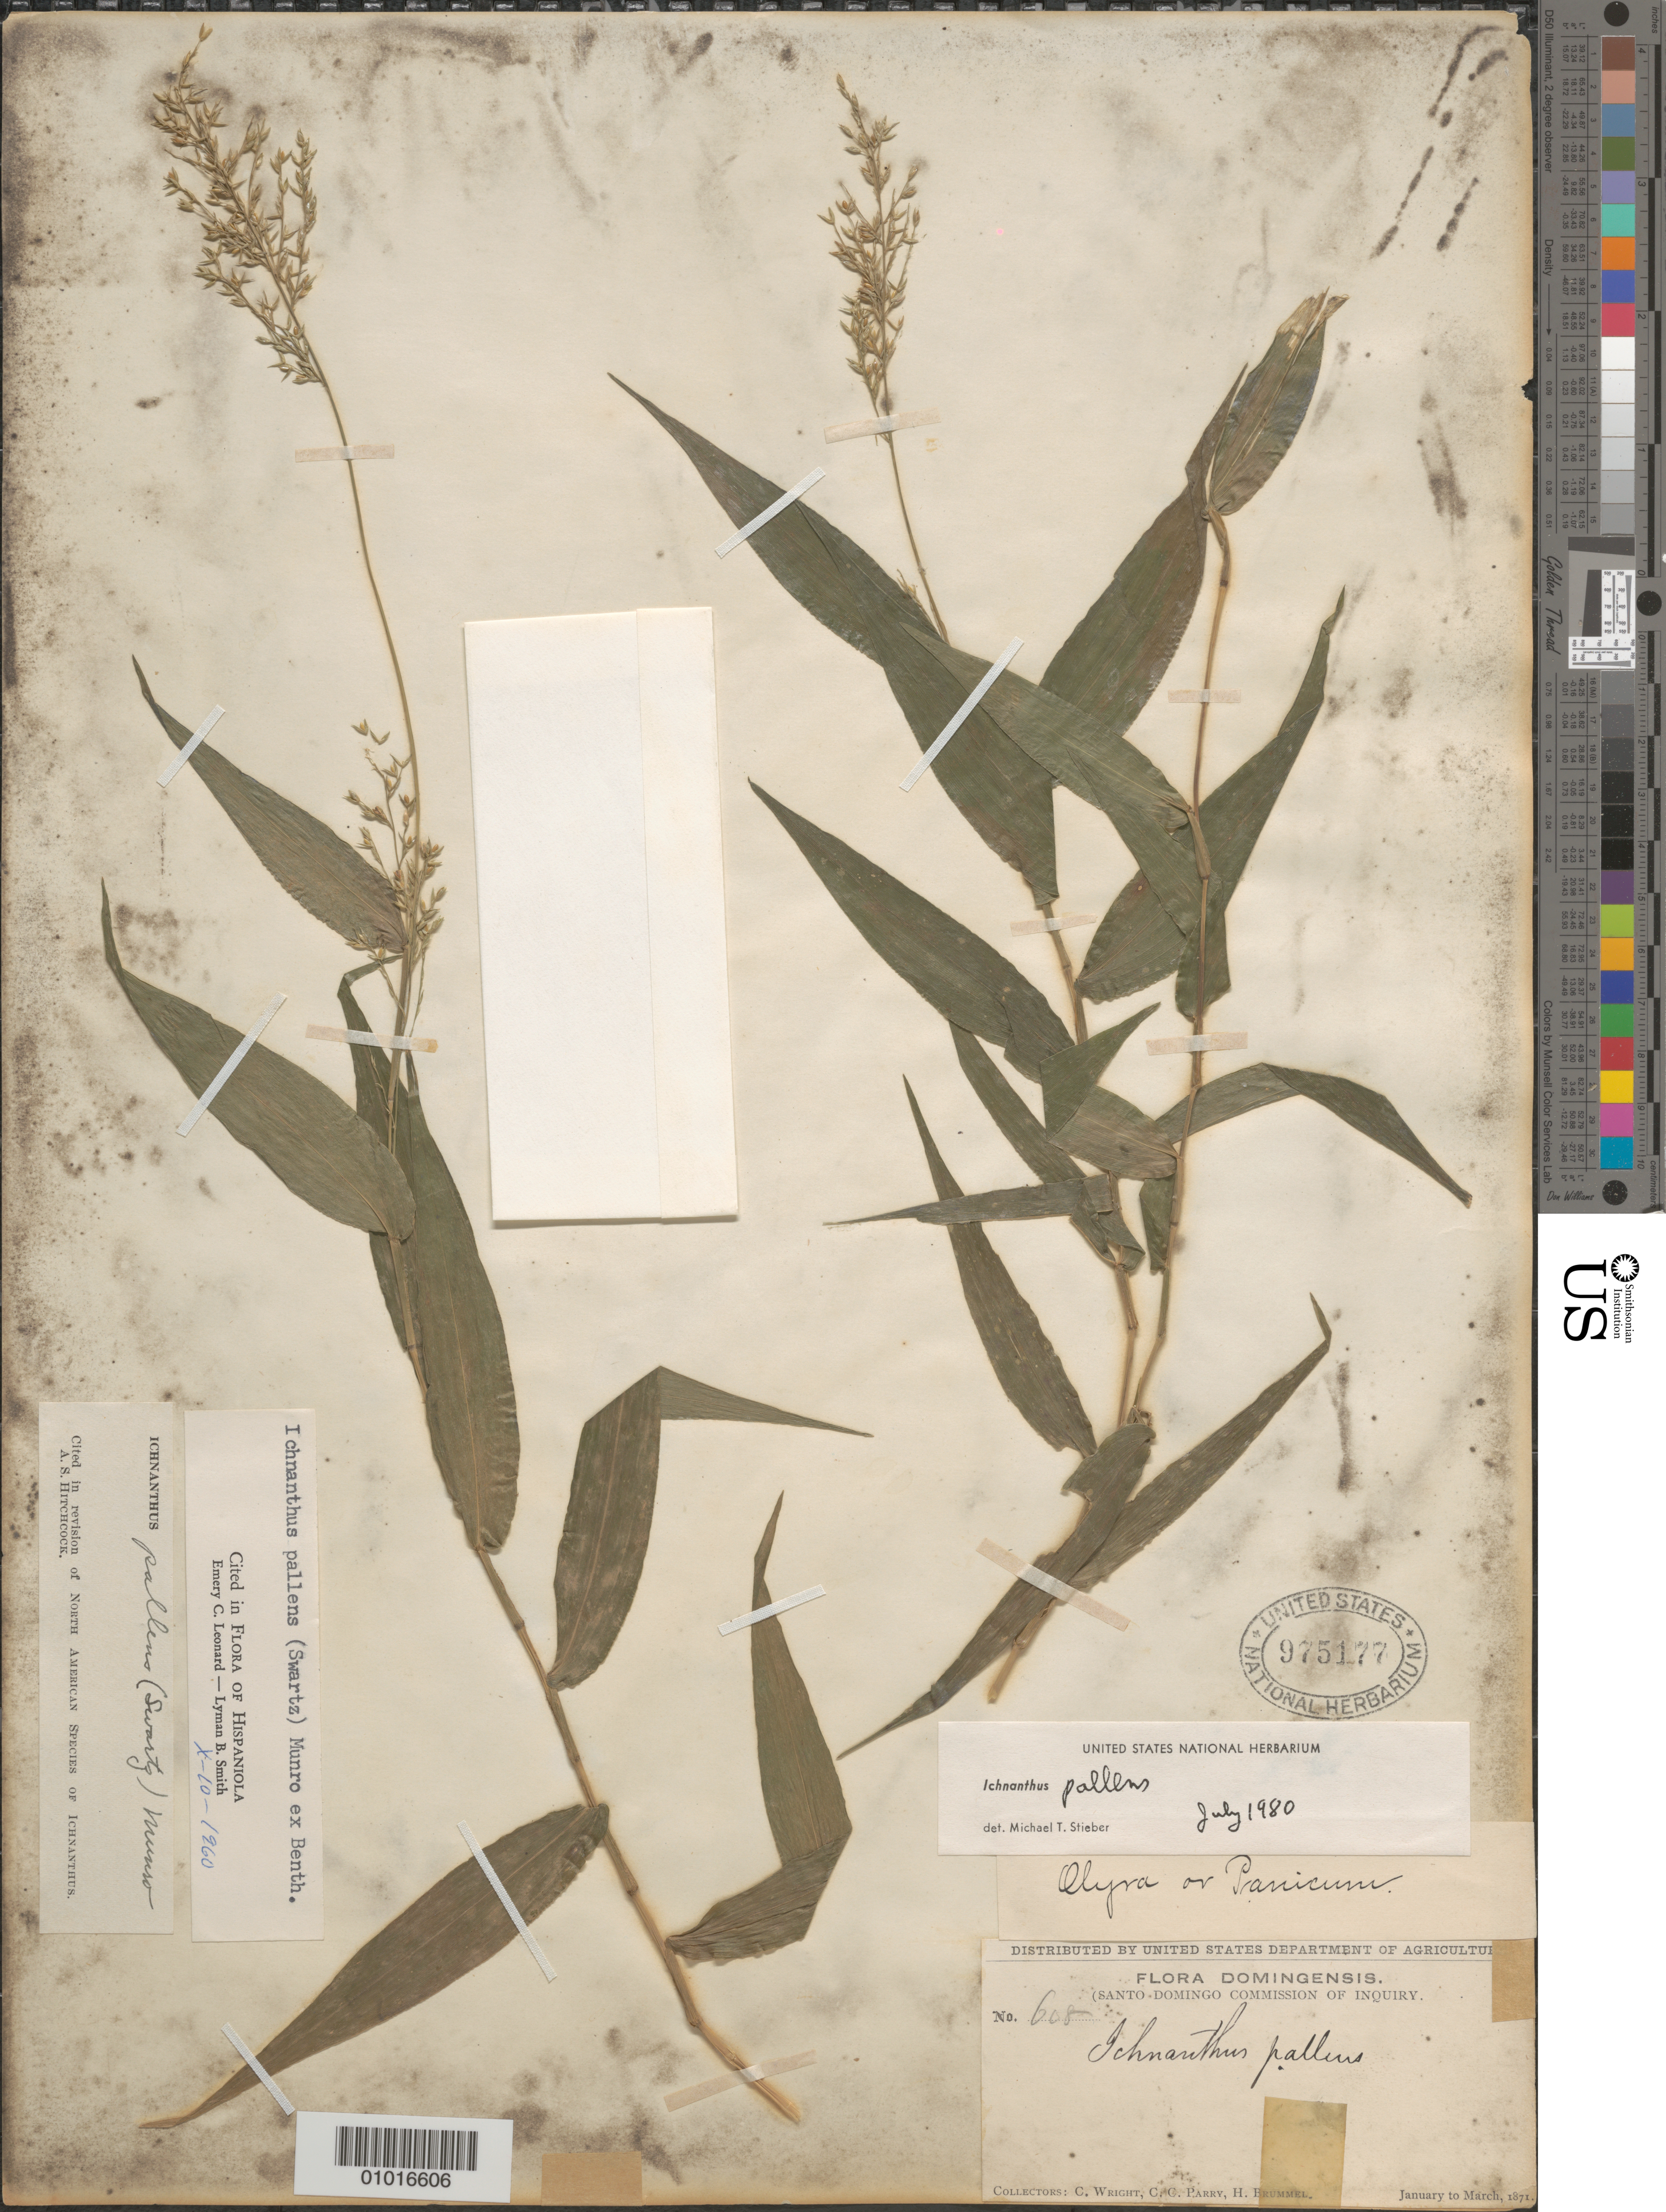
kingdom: Plantae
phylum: Tracheophyta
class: Liliopsida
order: Poales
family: Poaceae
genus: Ichnanthus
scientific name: Ichnanthus pallens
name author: (Sw.) Munro ex Benth.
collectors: C. Wright, C. C. Parry & H. Brummel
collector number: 608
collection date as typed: Jan 1871 to -- Mar 1871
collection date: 1871-01/1871-03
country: Dominican Republic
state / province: La Vega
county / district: Santo Domingo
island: Hispaniola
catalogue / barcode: US 975177